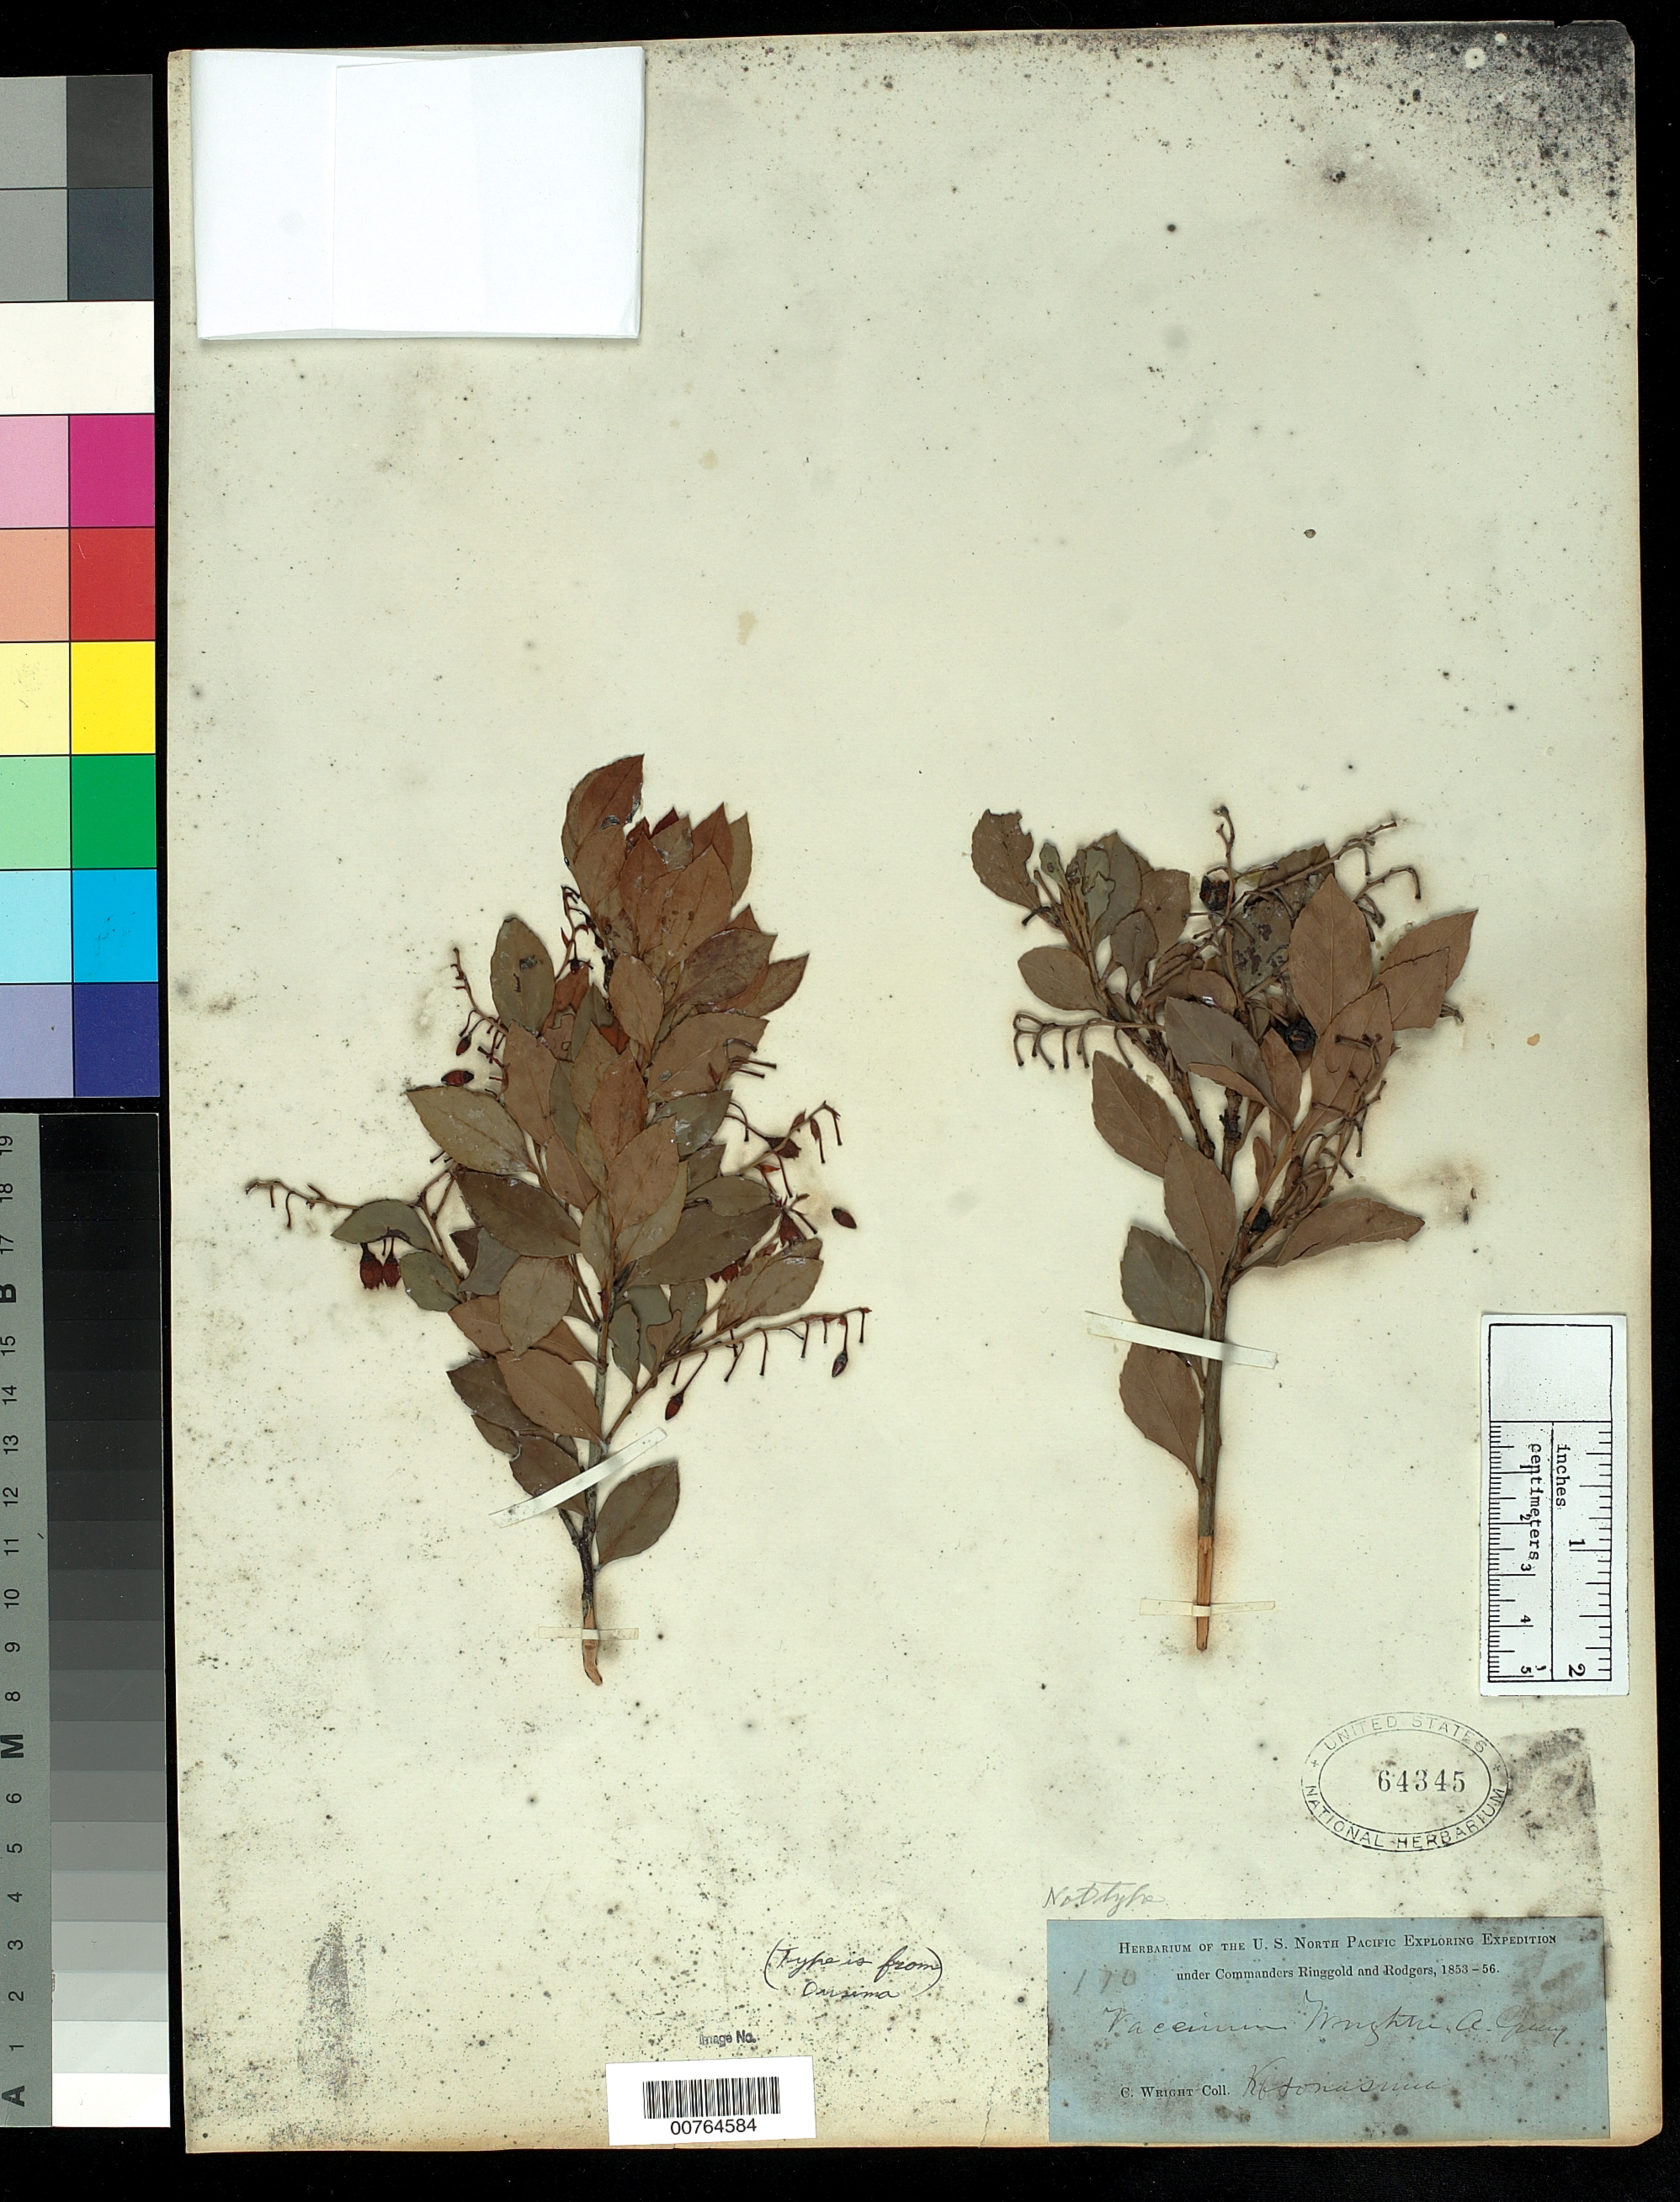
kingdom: Plantae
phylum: Tracheophyta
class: Magnoliopsida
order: Ericales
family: Ericaceae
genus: Vaccinium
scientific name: Vaccinium wrightii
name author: A. Gray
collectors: J. Small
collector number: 170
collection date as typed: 1853 to -- --- 1856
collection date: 1853/1856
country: Japan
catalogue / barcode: US 64345